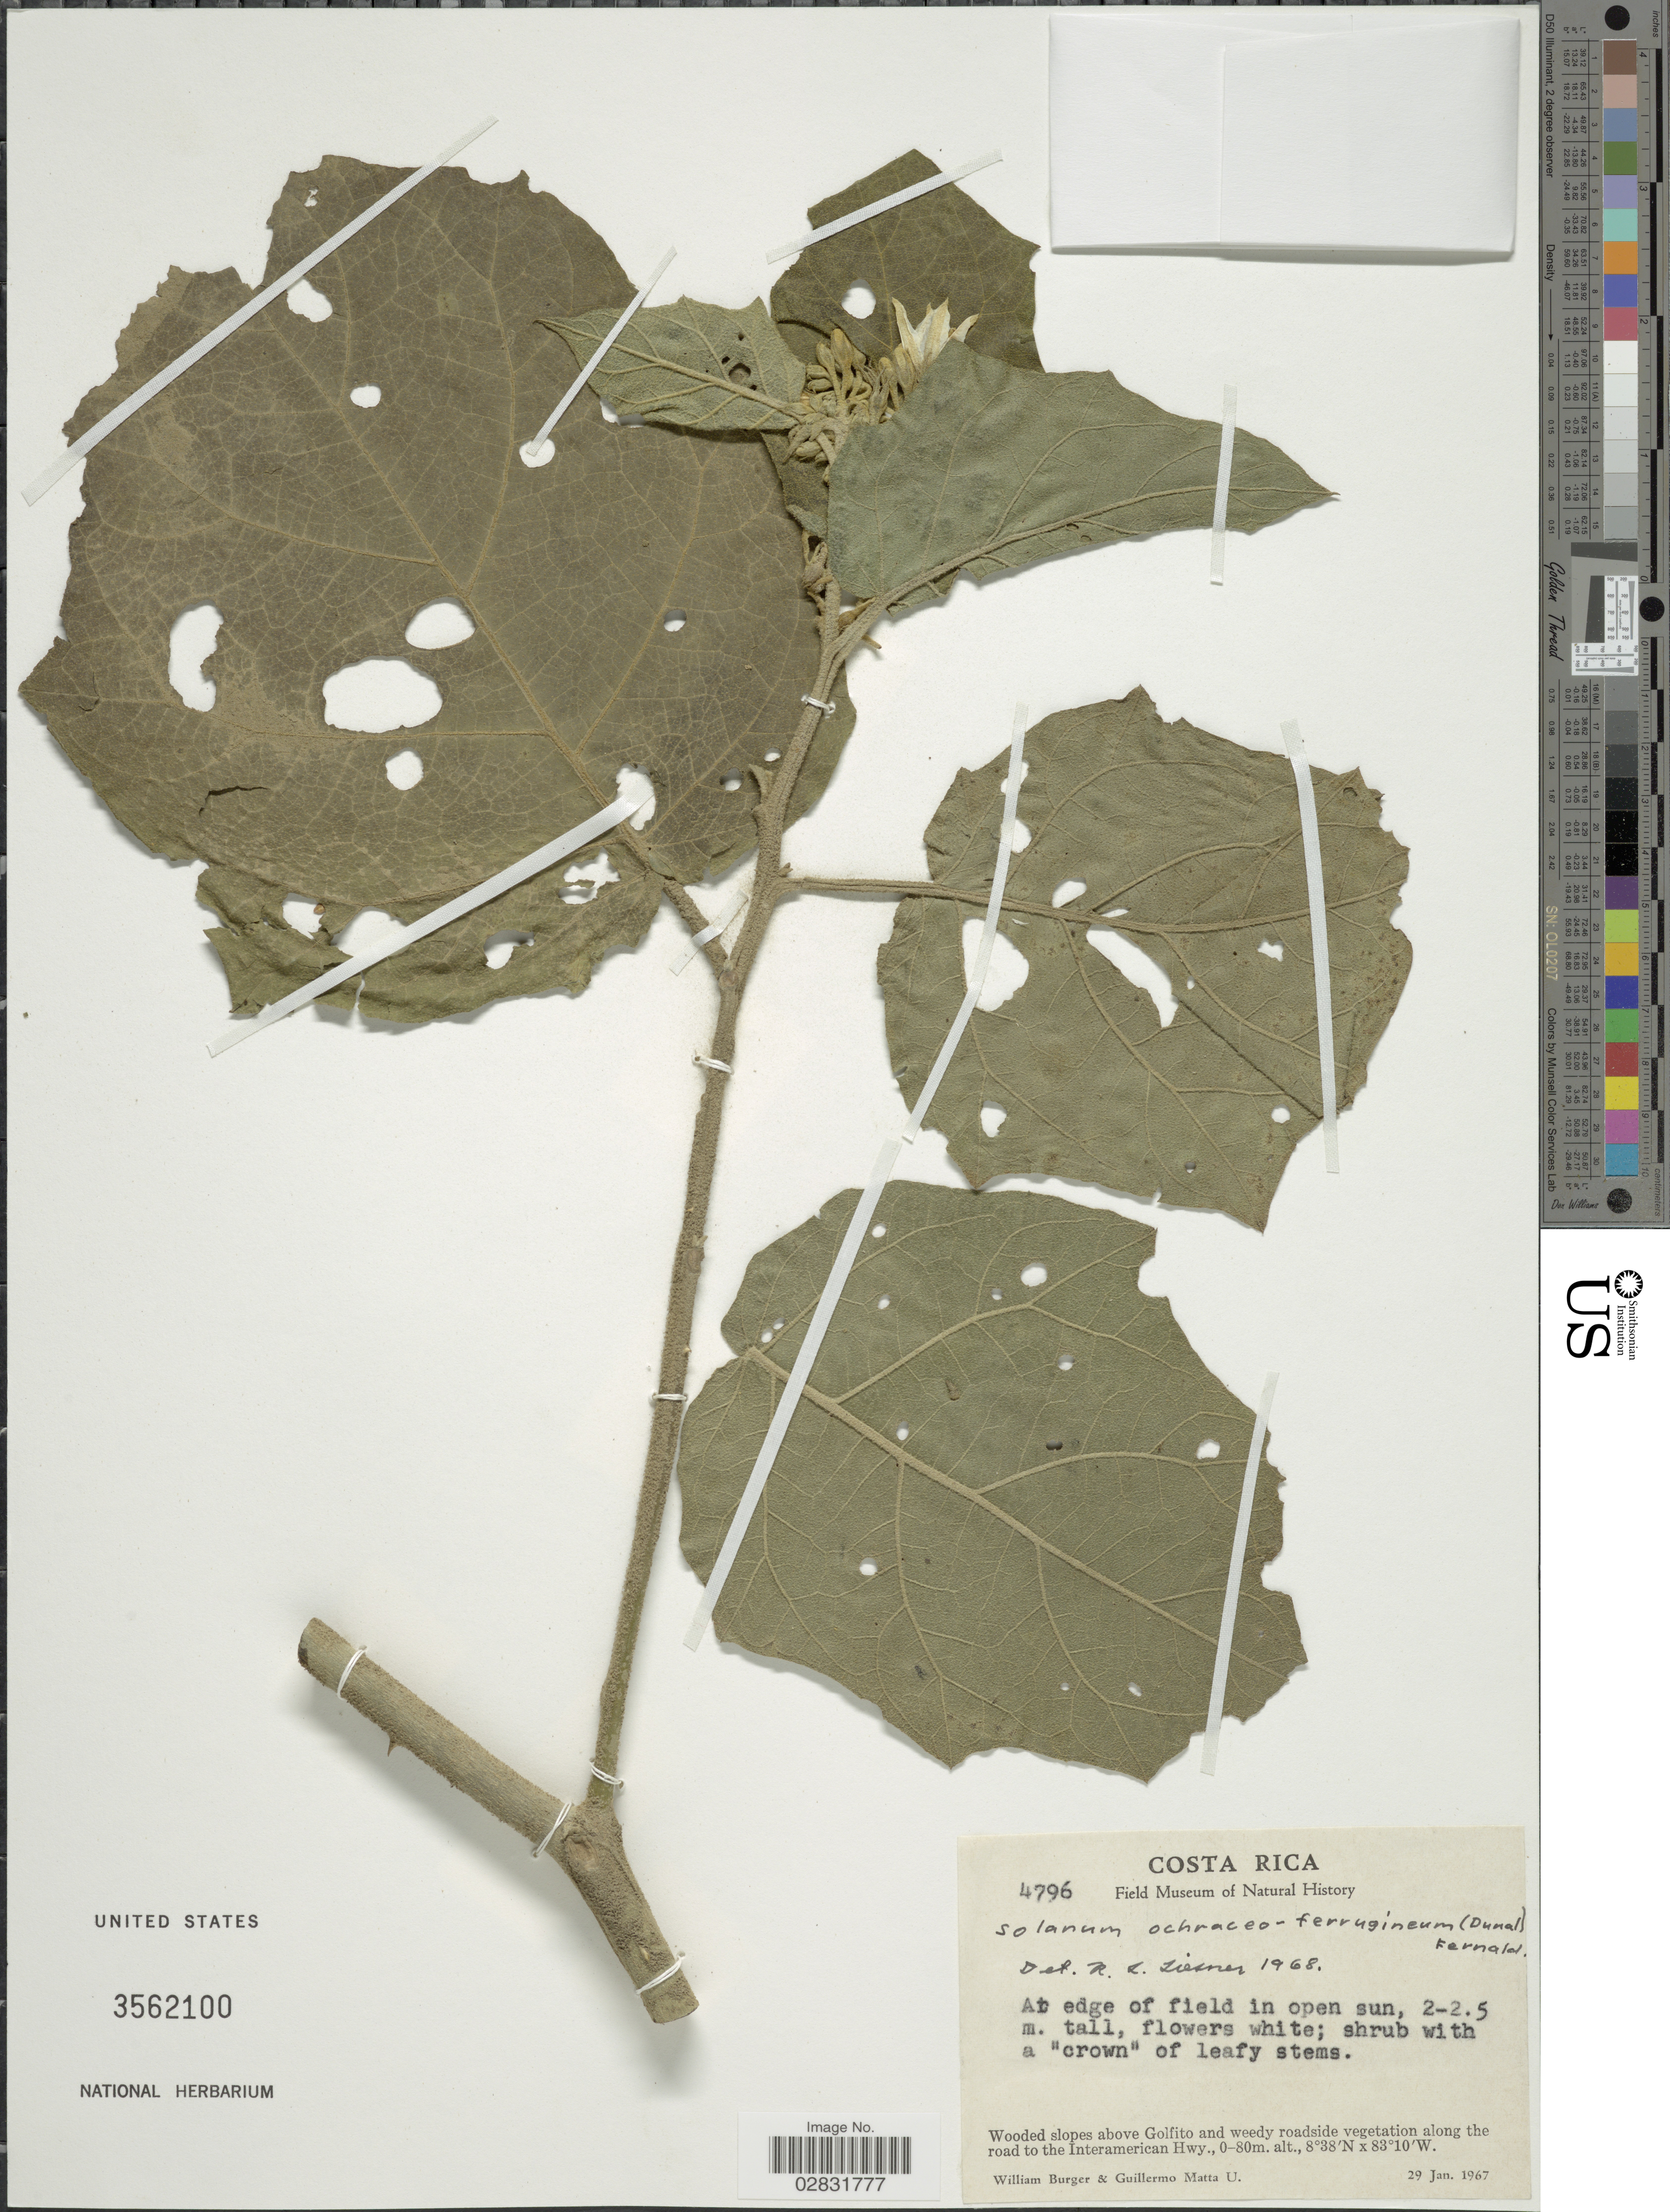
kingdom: Plantae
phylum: Tracheophyta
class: Magnoliopsida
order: Solanales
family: Solanaceae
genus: Solanum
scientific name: Solanum ochraceo-ferrugineum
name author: (Dunal) Fernald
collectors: W. Burger & G. Matta U.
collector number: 4796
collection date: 1967-01-29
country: Costa Rica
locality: Wooded slopes above Golfito and weedy roadside vegetation along the road to the Interamerican Hwy.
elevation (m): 0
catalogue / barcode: US 3562100